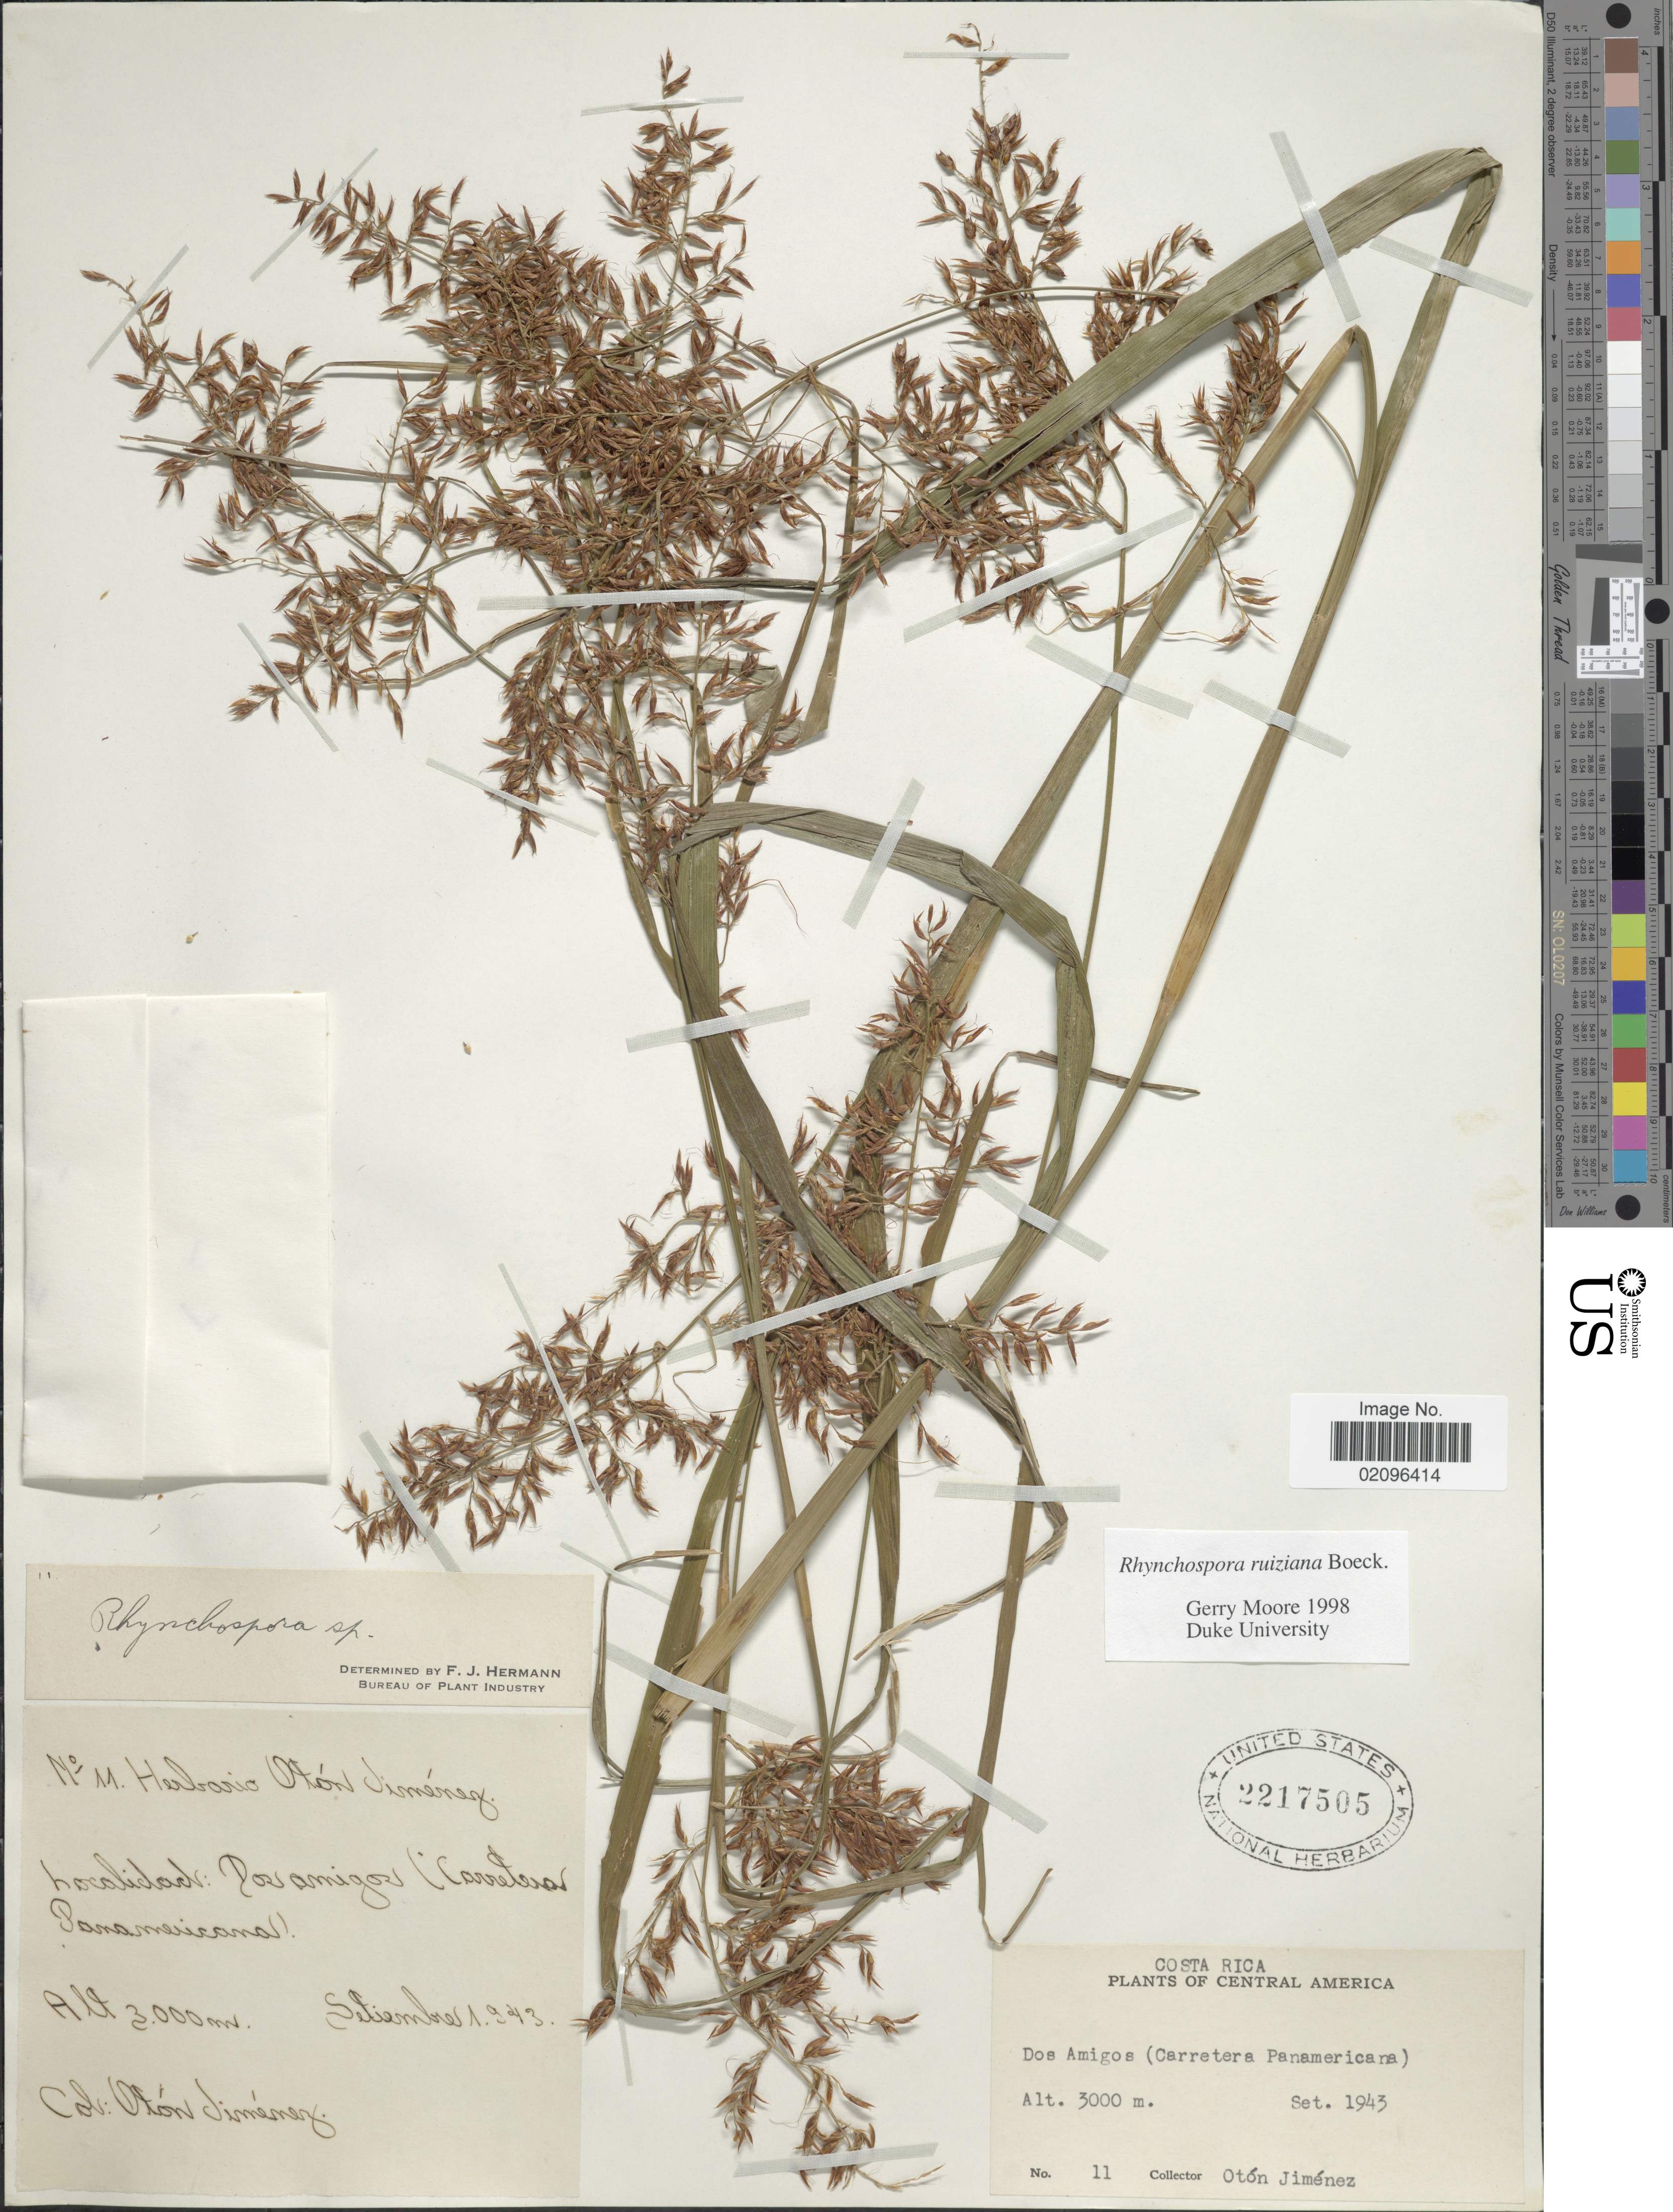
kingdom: Plantae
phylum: Tracheophyta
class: Liliopsida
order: Poales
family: Cyperaceae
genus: Rhynchospora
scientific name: Rhynchospora ruiziana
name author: Boeckeler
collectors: O. Jimenez L.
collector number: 11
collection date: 1943-09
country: Costa Rica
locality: Central America. Dos Amigos (Carretera Panamericana)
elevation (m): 3000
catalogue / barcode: US 2217505